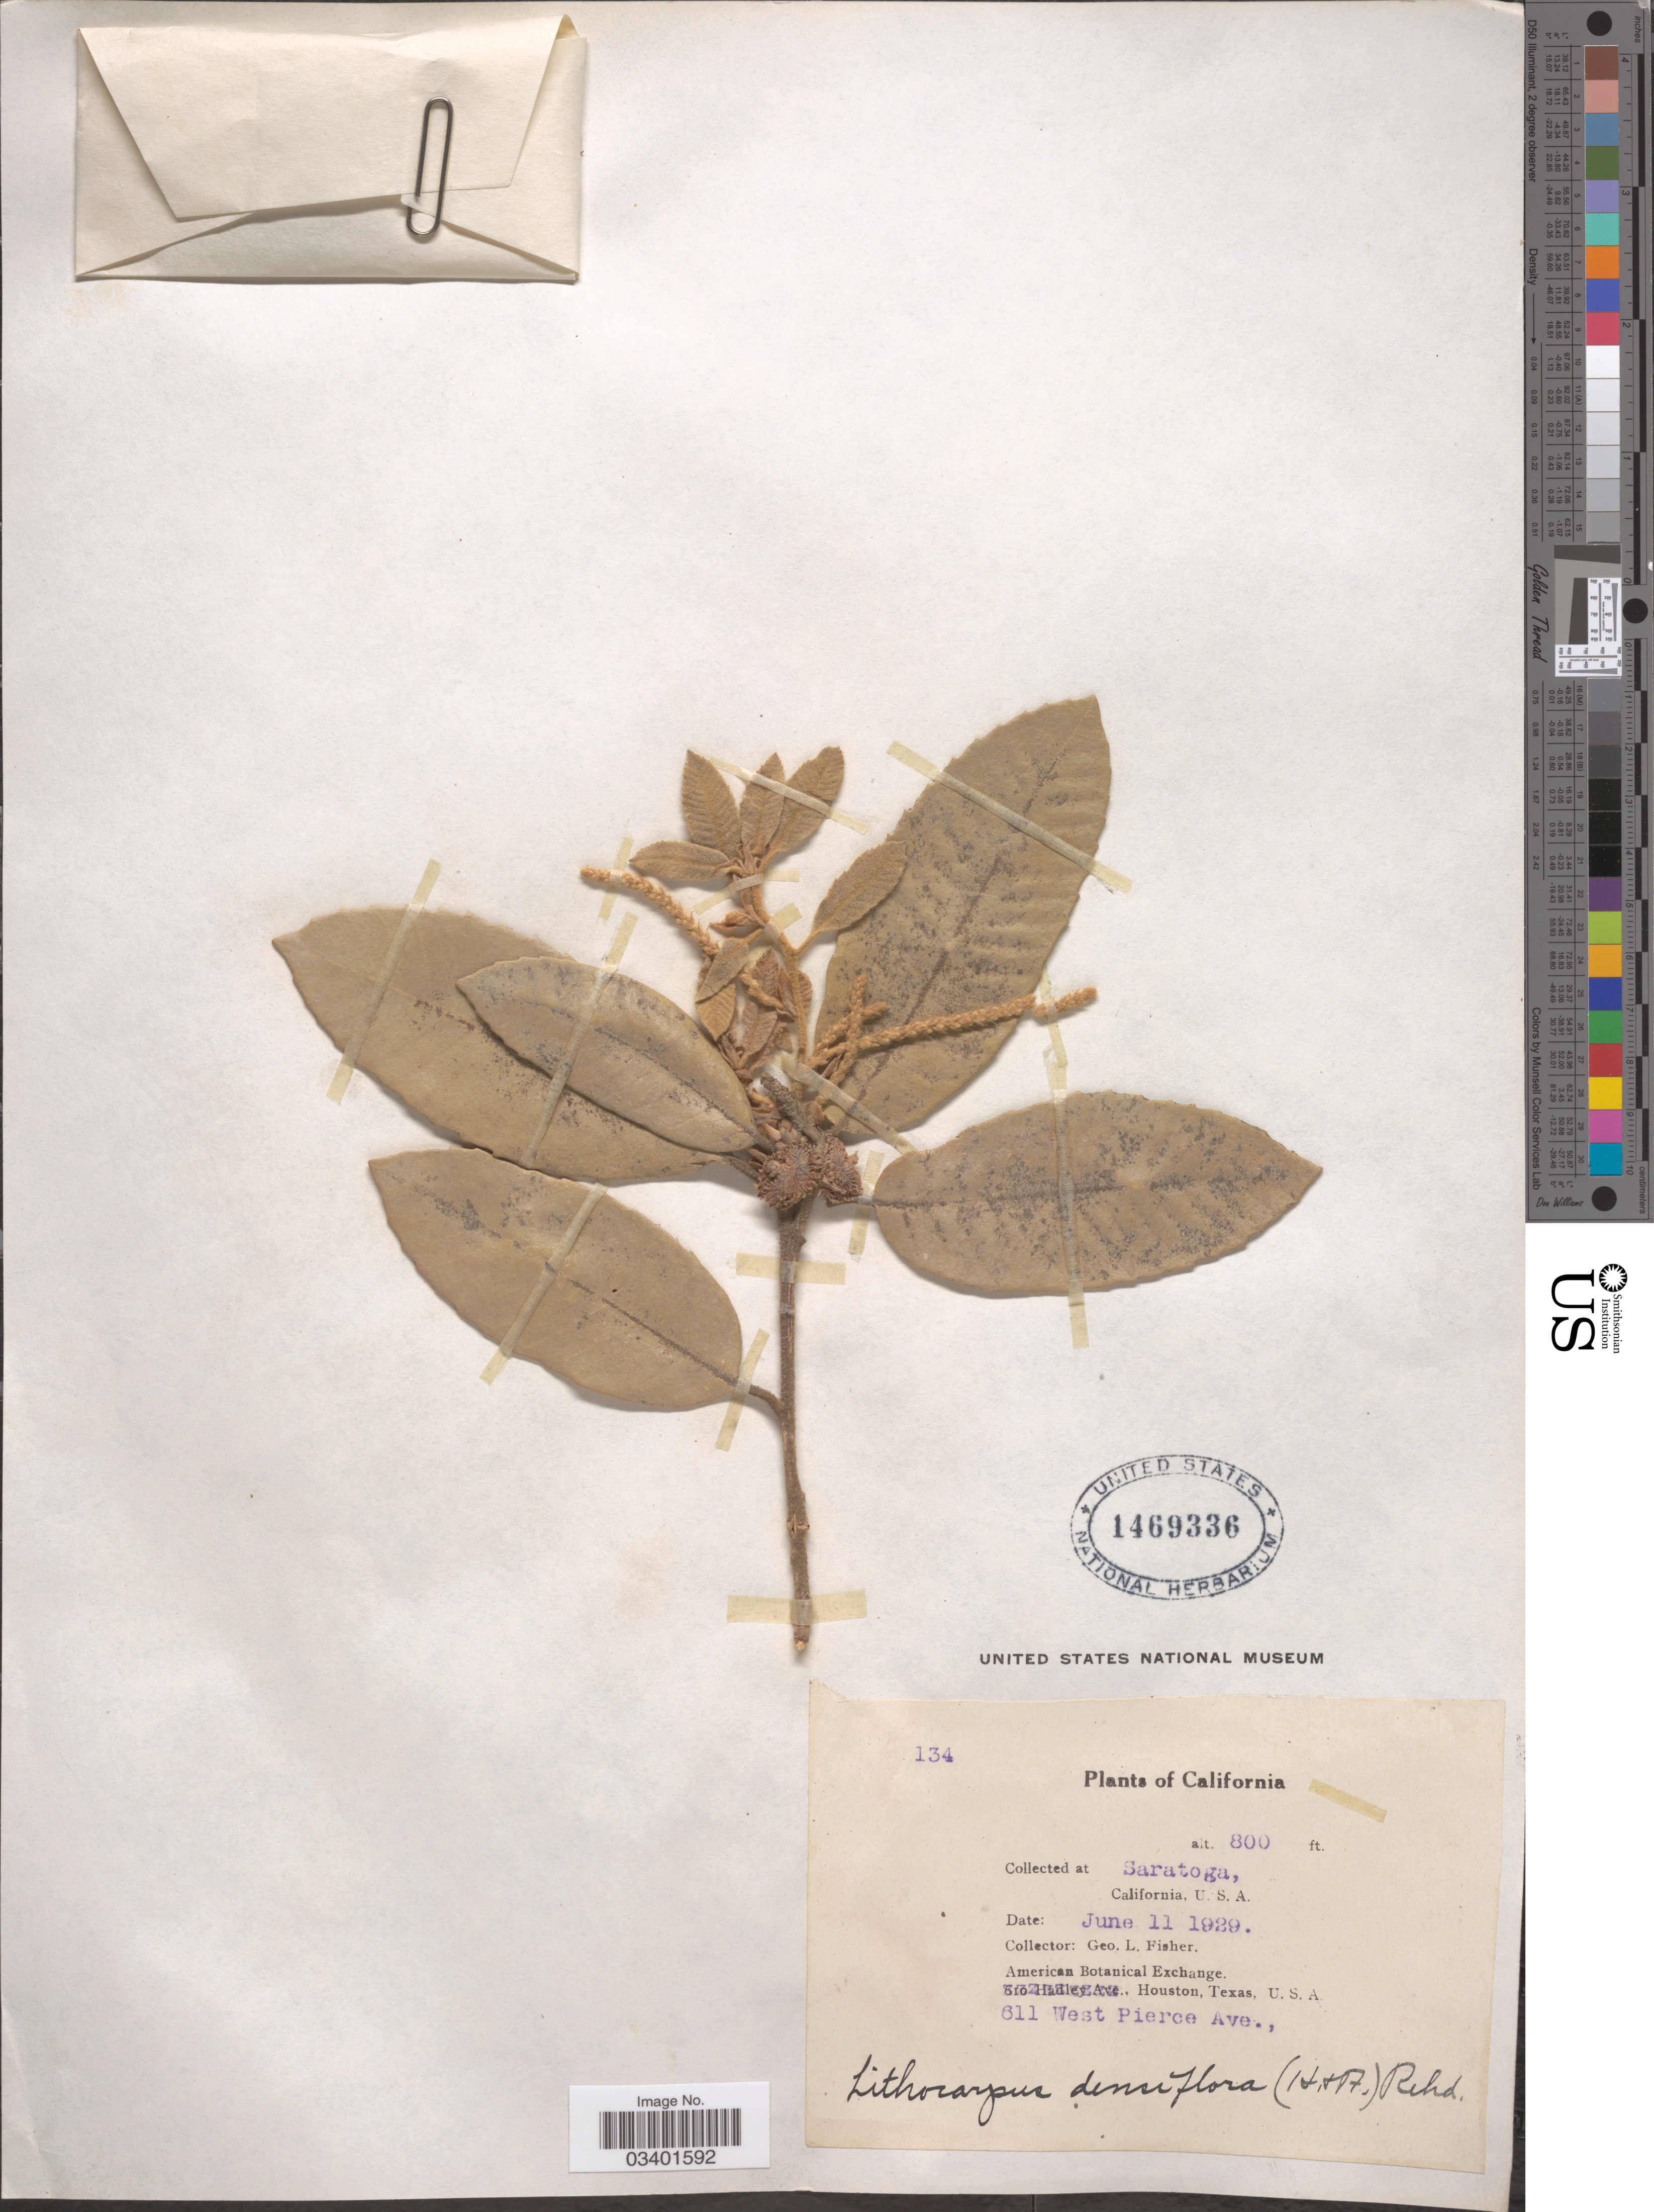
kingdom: Plantae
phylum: Tracheophyta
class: Magnoliopsida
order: Fagales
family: Fagaceae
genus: Notholithocarpus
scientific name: Notholithocarpus densiflorus var. densiflorus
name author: (Hook. & Arn.) P. S. Manos et al.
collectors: G. L. Fisher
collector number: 134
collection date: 1929-06-11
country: United States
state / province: California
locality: Saratoga.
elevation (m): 244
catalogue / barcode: US 1469336